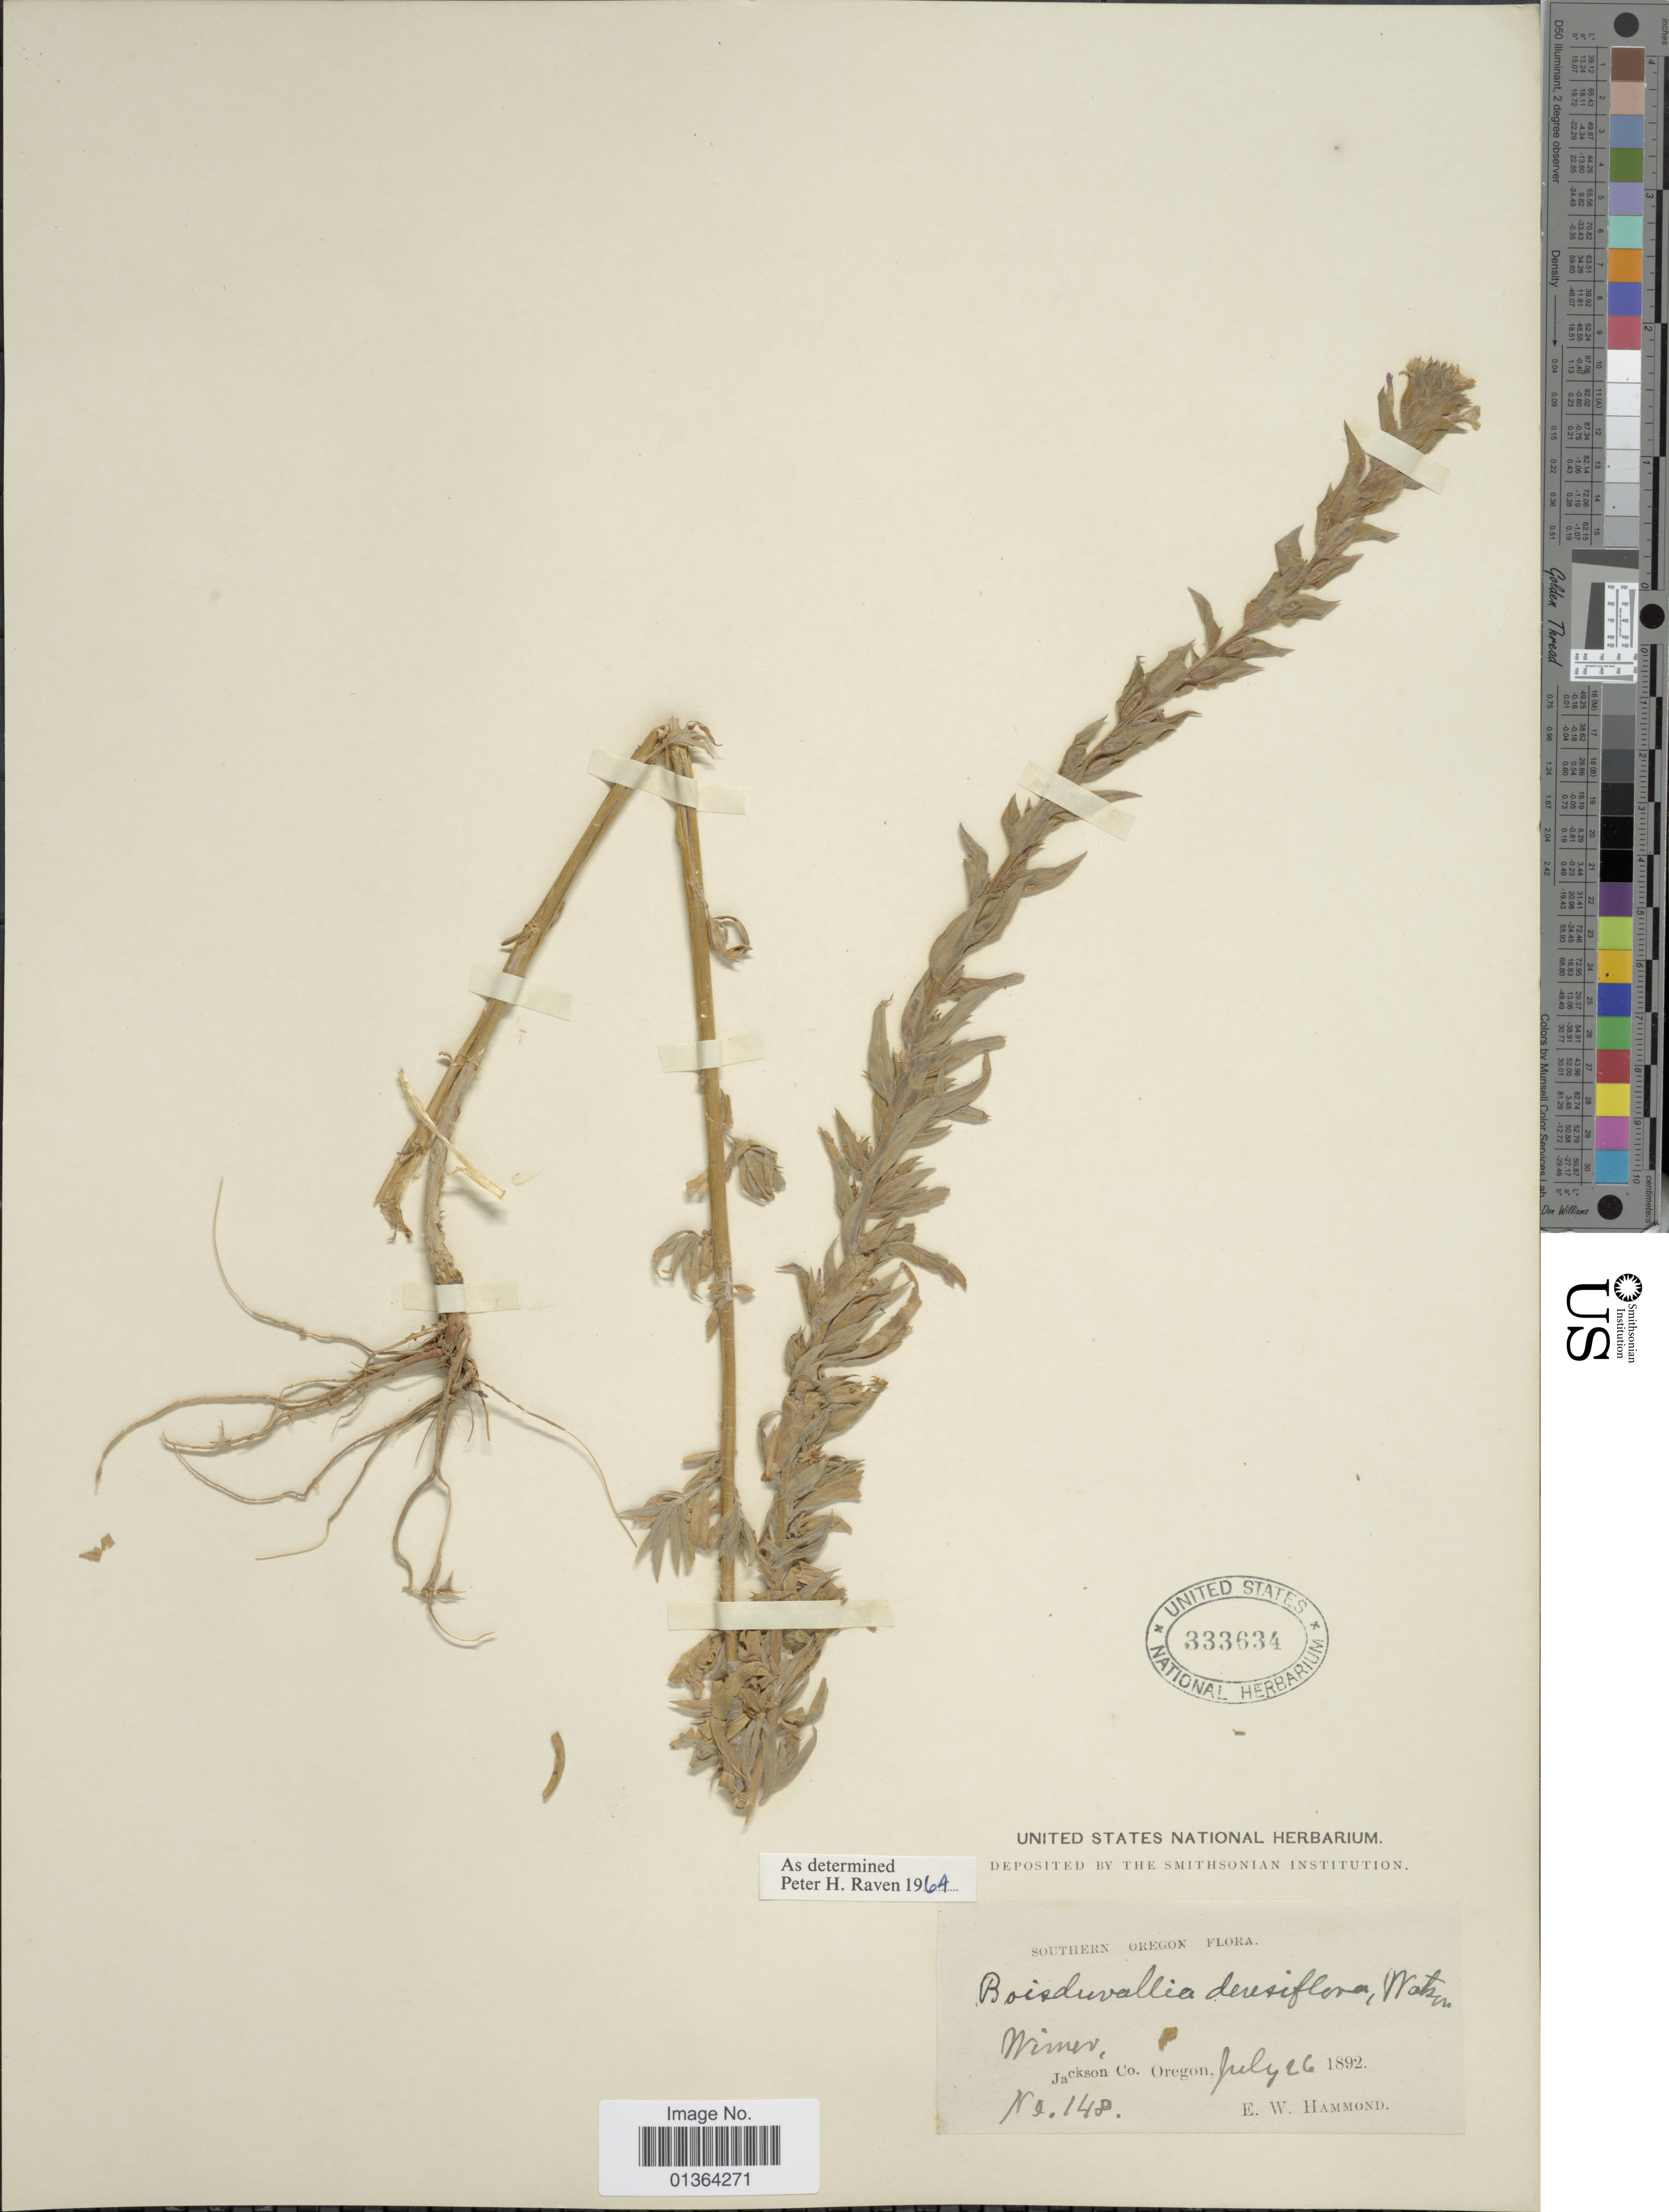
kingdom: Plantae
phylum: Tracheophyta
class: Magnoliopsida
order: Myrtales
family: Onagraceae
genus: Epilobium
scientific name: Epilobium densiflorum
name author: (Lindl.) Hoch & P.H. Raven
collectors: E. Hammond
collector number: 148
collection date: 1892-07-26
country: United States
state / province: Oregon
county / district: Jackson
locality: Southern Oregon. Jackson Co.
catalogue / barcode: US 333634